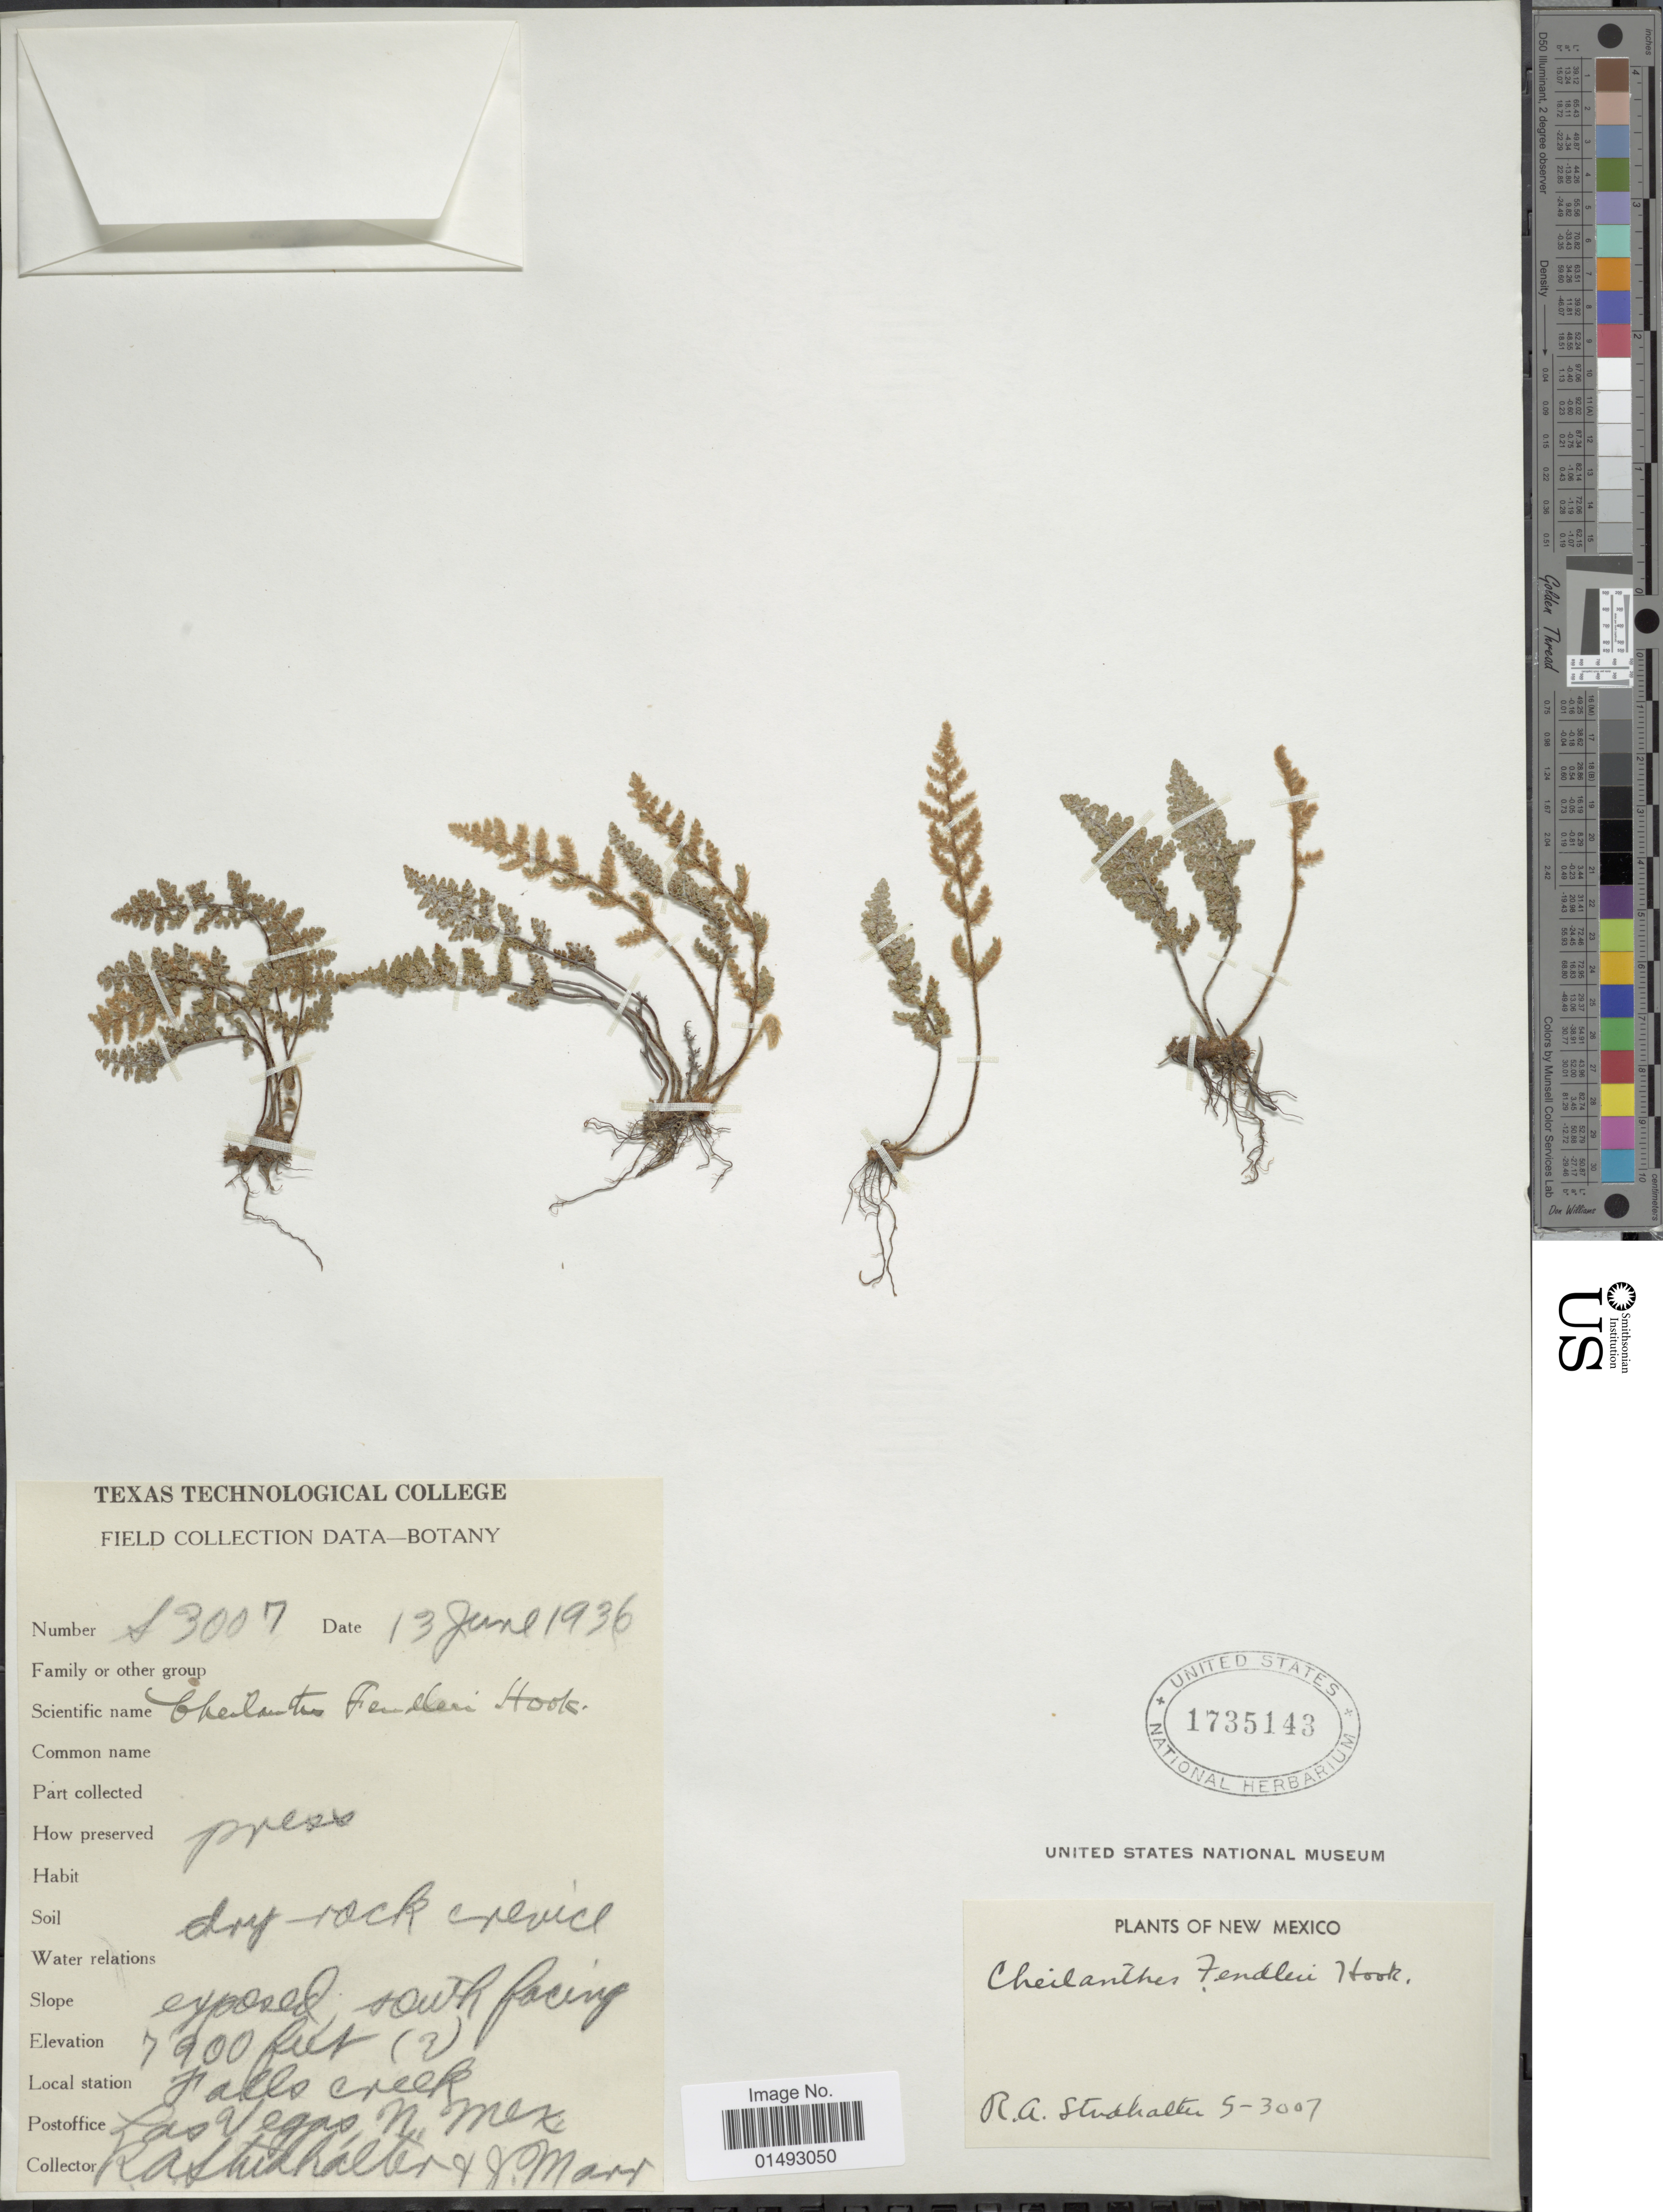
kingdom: Plantae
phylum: Tracheophyta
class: Polypodiopsida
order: Polypodiales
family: Pteridaceae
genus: Myriopteris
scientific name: Myriopteris fendleri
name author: (Hook.) E. Fourn.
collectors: R. Studhalter & J. Marr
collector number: S3007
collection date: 1936-06-13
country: United States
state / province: New Mexico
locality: Falls Creek, Las Vegas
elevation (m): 2408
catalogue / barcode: US 1735143